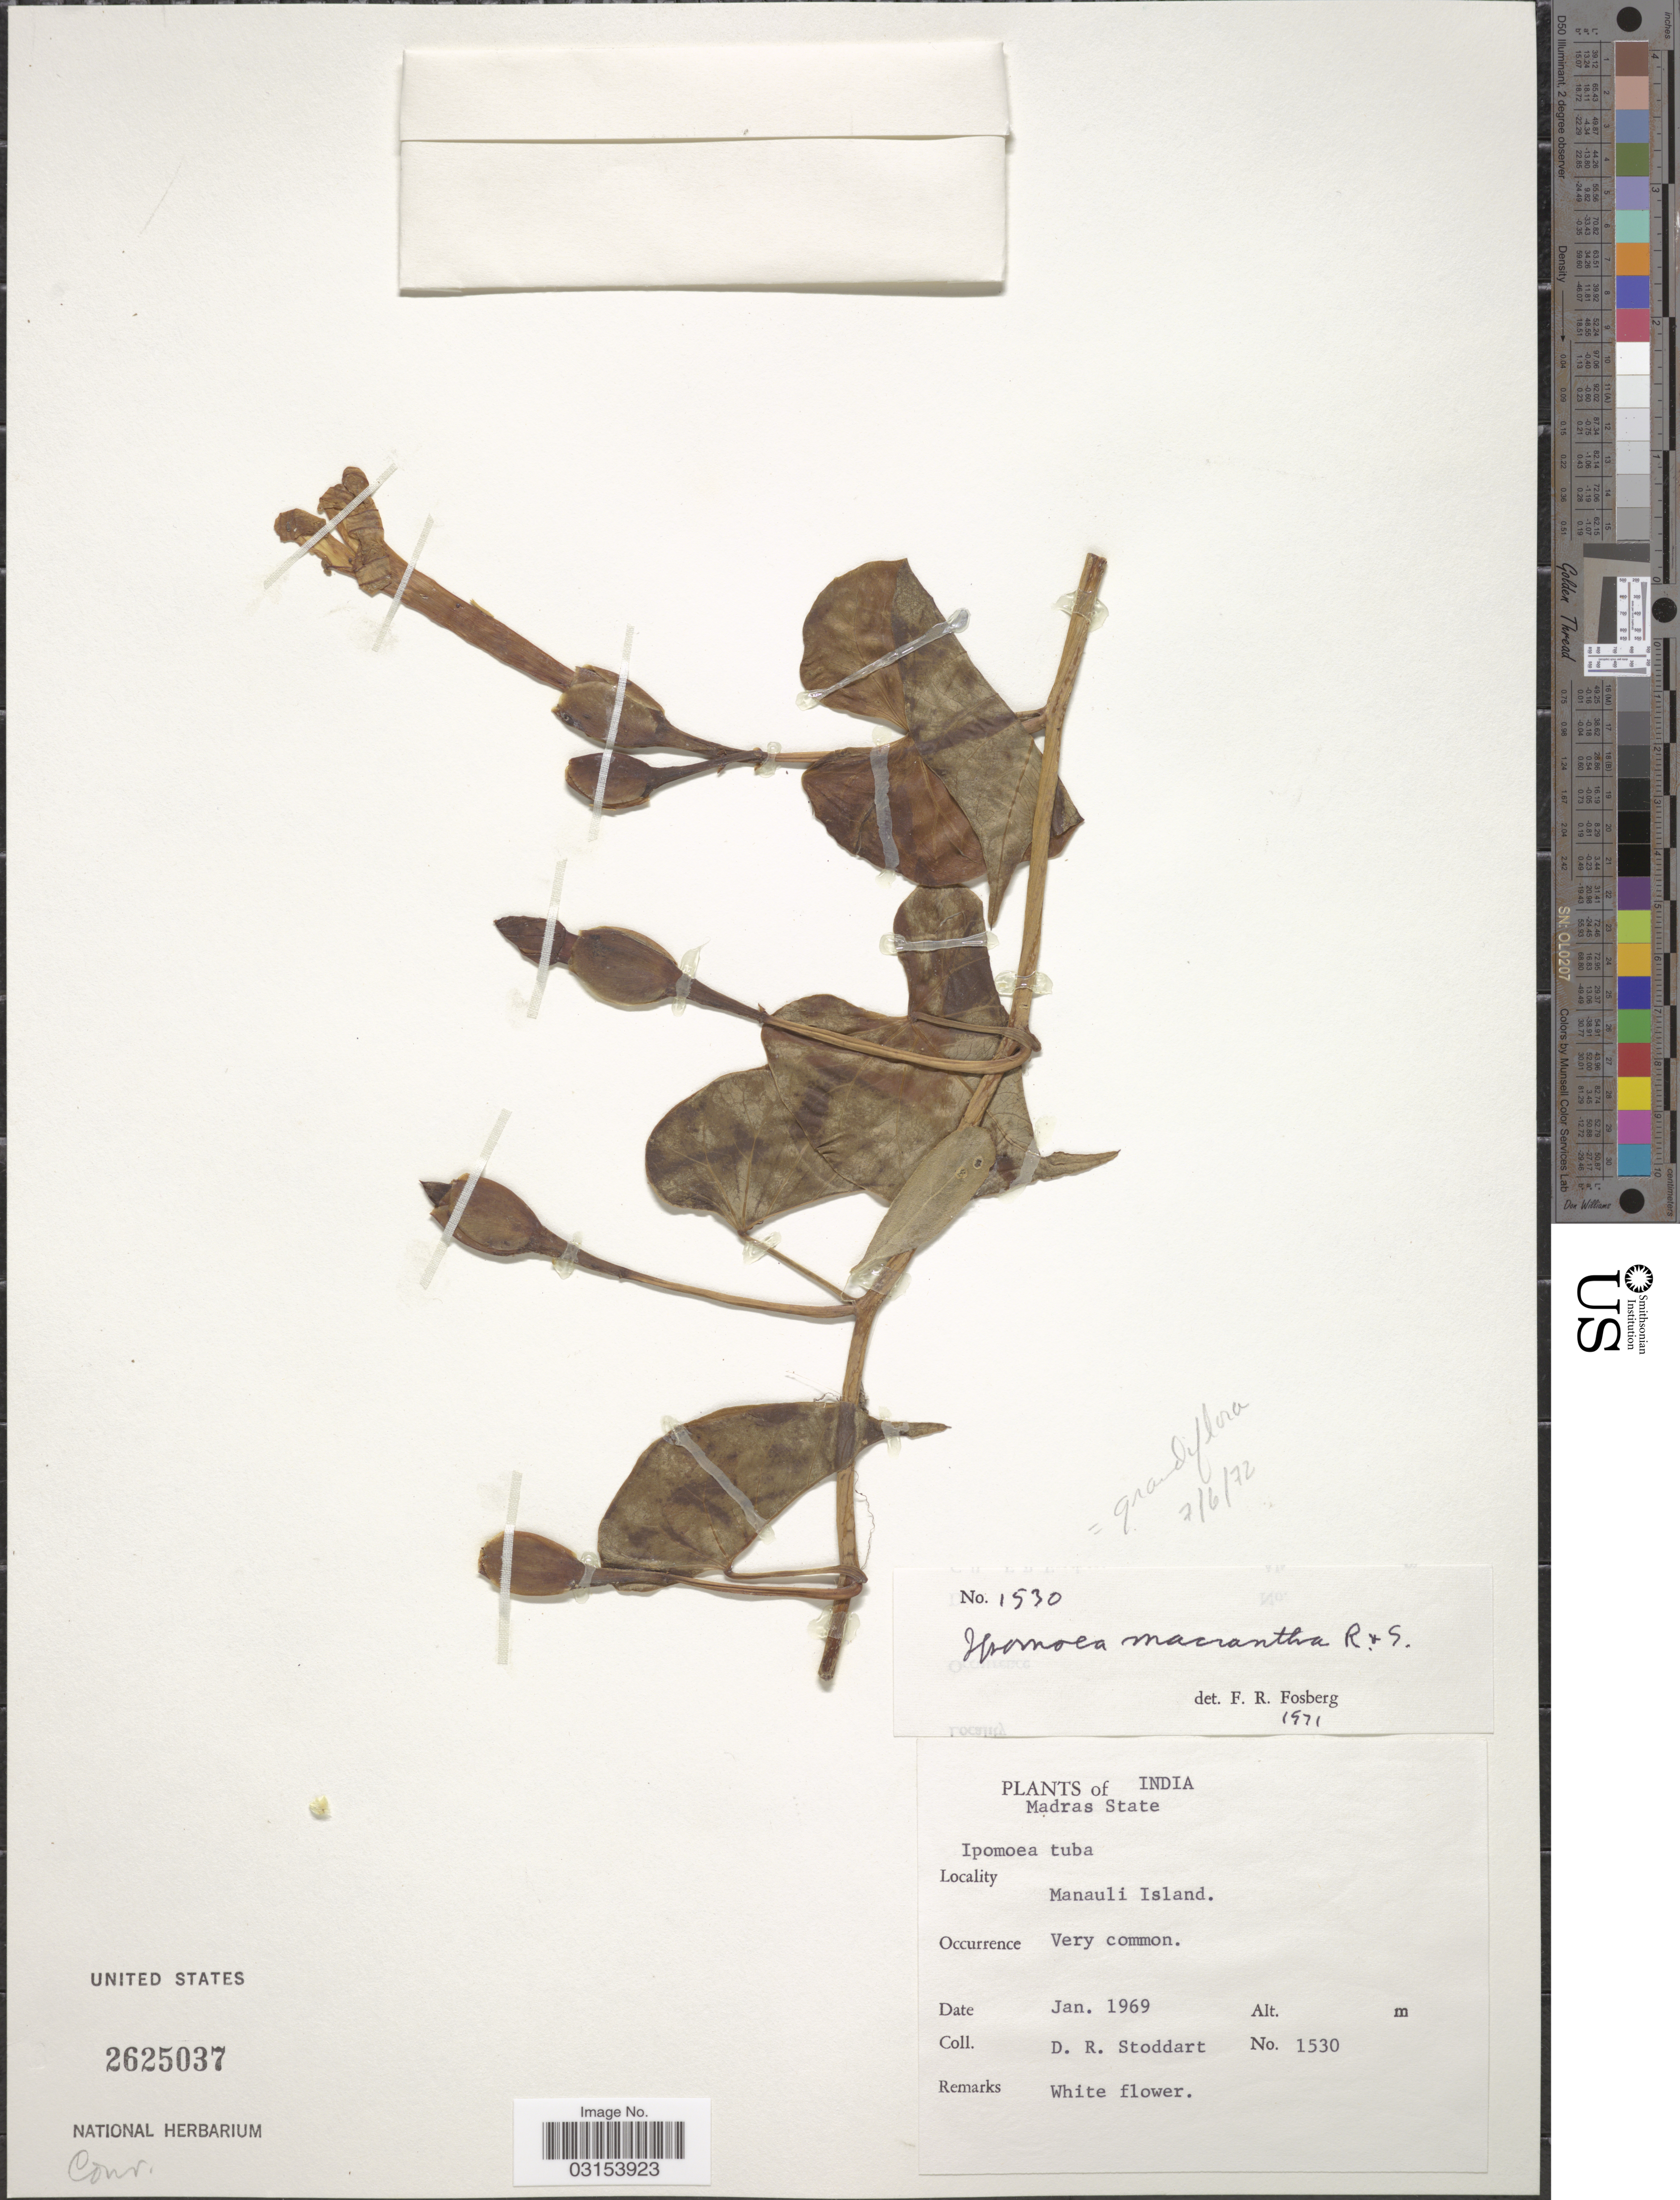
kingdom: Plantae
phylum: Tracheophyta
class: Magnoliopsida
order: Solanales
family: Convolvulaceae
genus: Ipomoea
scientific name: Ipomoea macrantha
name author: Roem. & Schult.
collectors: D. R. Stoddart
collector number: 1530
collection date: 1969-01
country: India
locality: Madras State. Manauli Island.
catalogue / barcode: US 2625037